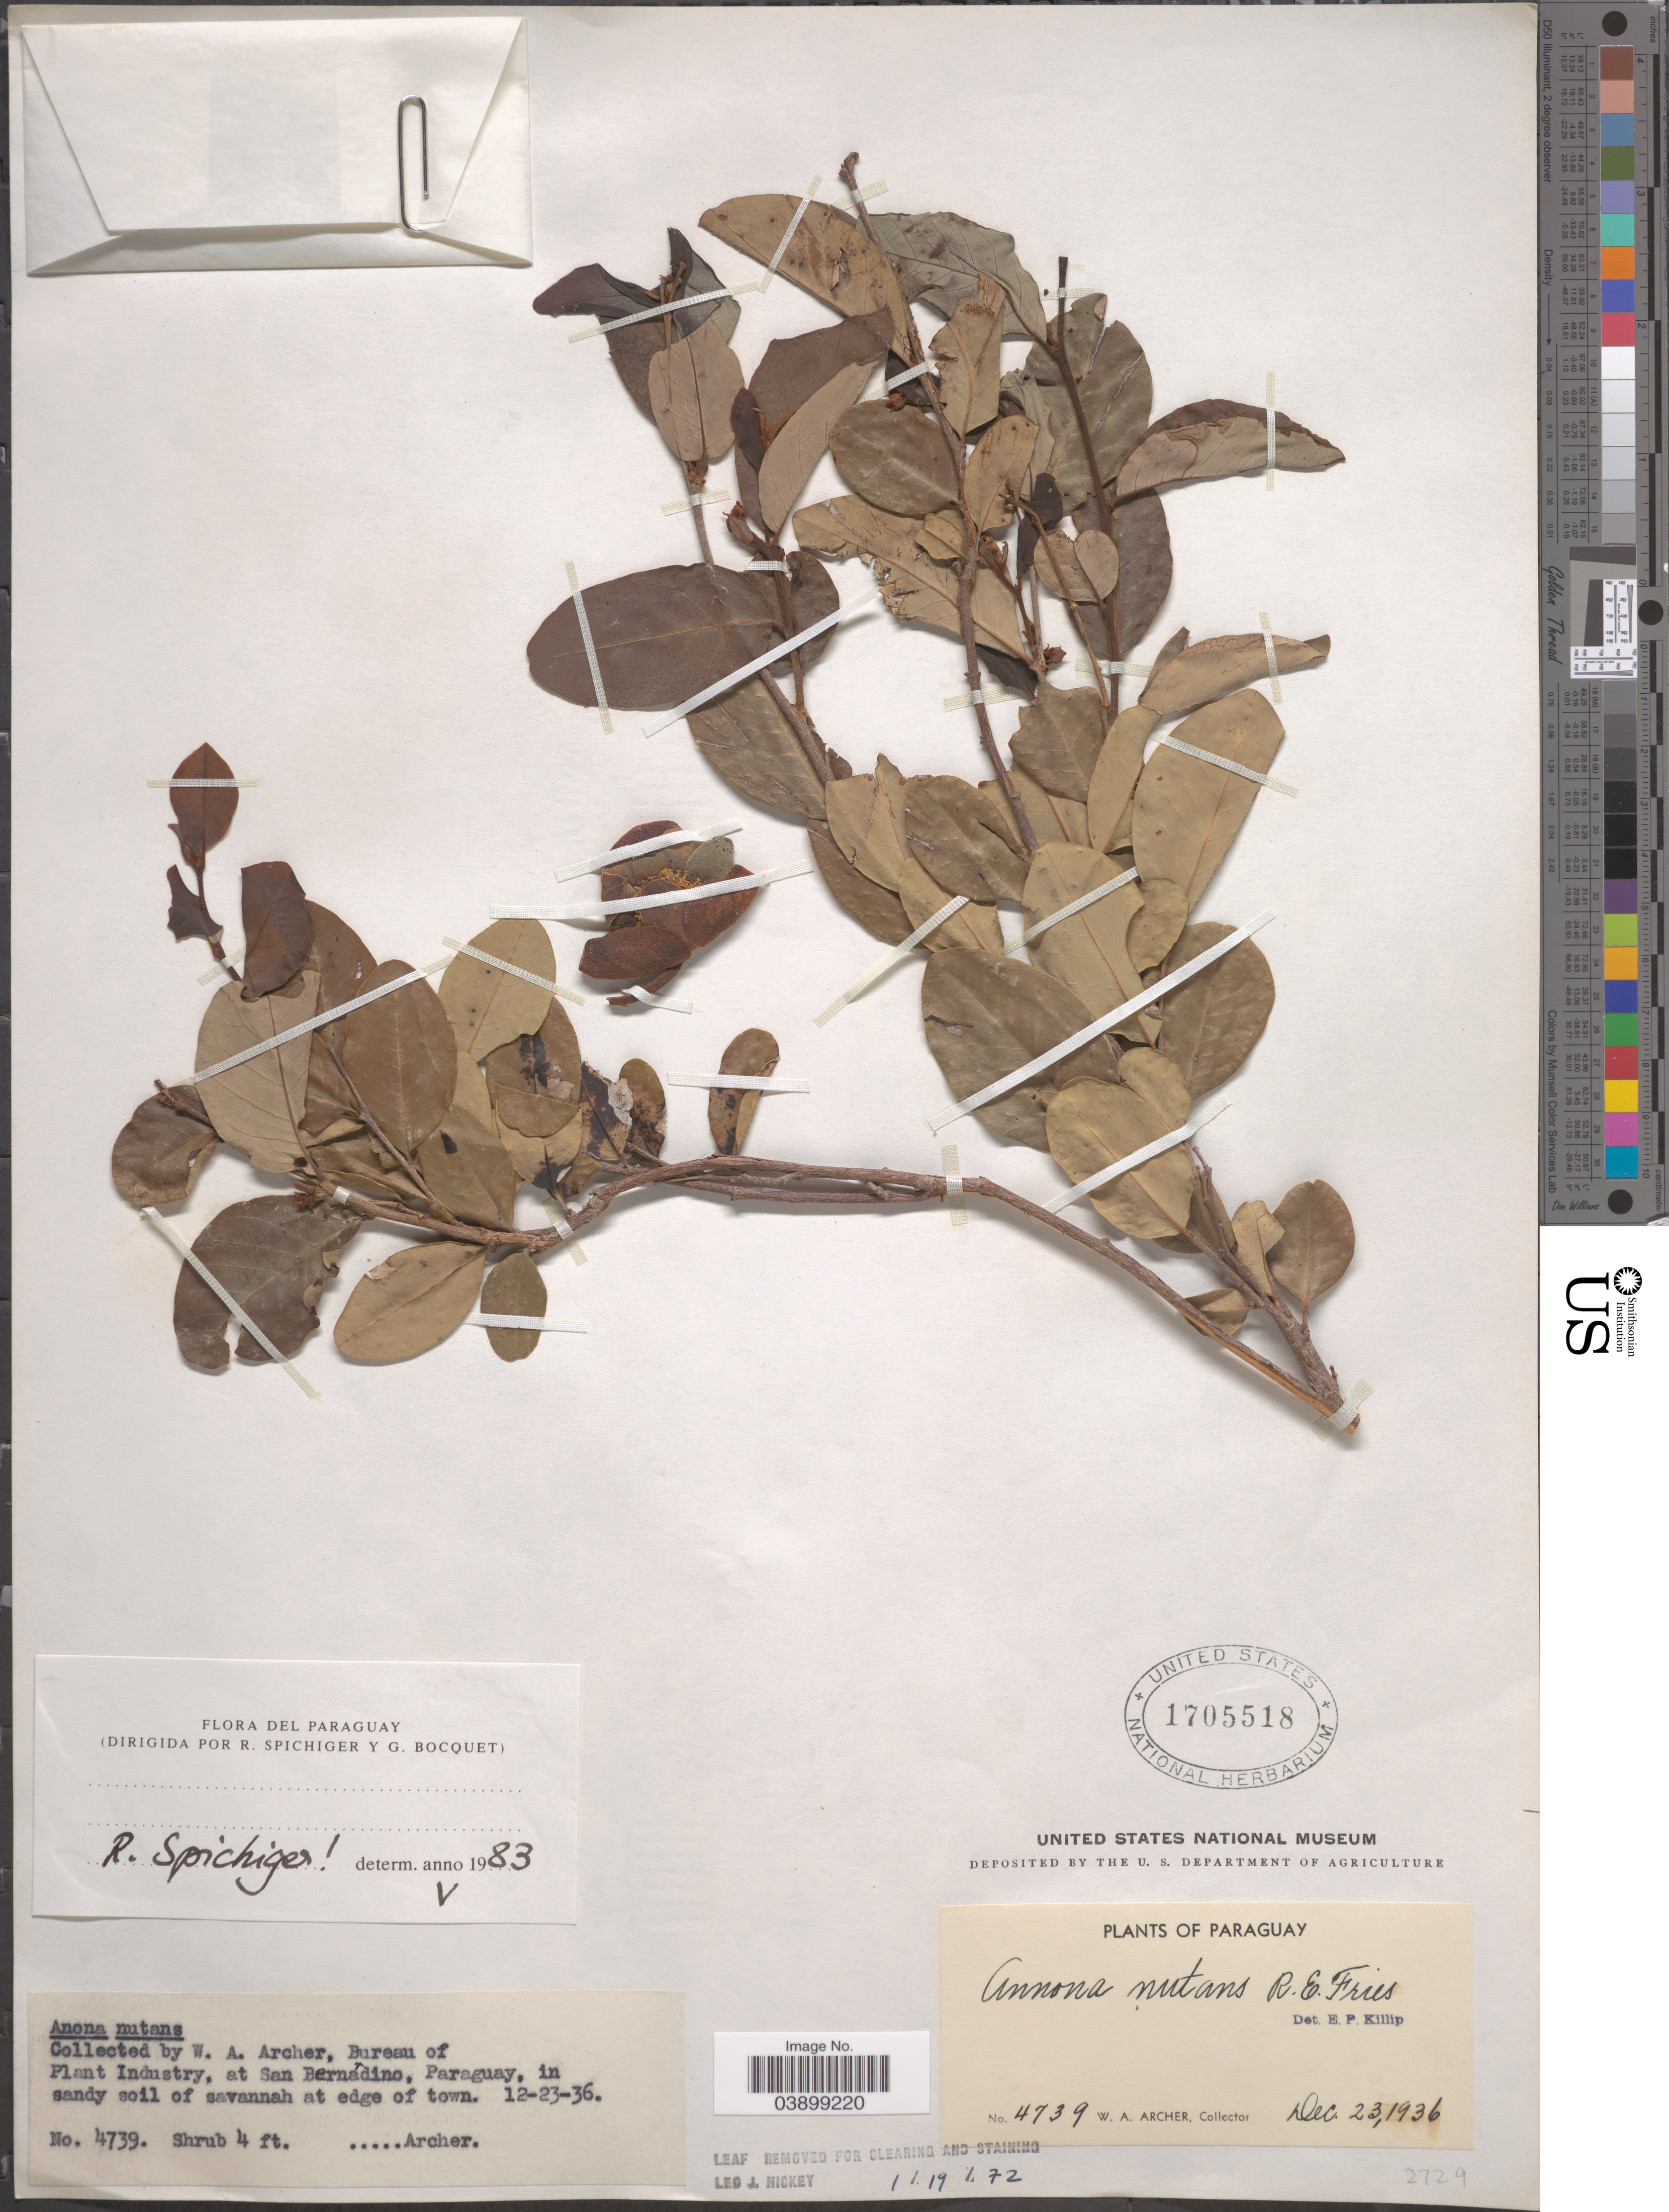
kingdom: Plantae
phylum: Tracheophyta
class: Magnoliopsida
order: Magnoliales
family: Annonaceae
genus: Annona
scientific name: Annona nutans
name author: R.E. Fr.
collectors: W. Archer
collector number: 4739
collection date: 1936-12-23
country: Paraguay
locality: At San Bernadino.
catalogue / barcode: US 1705518